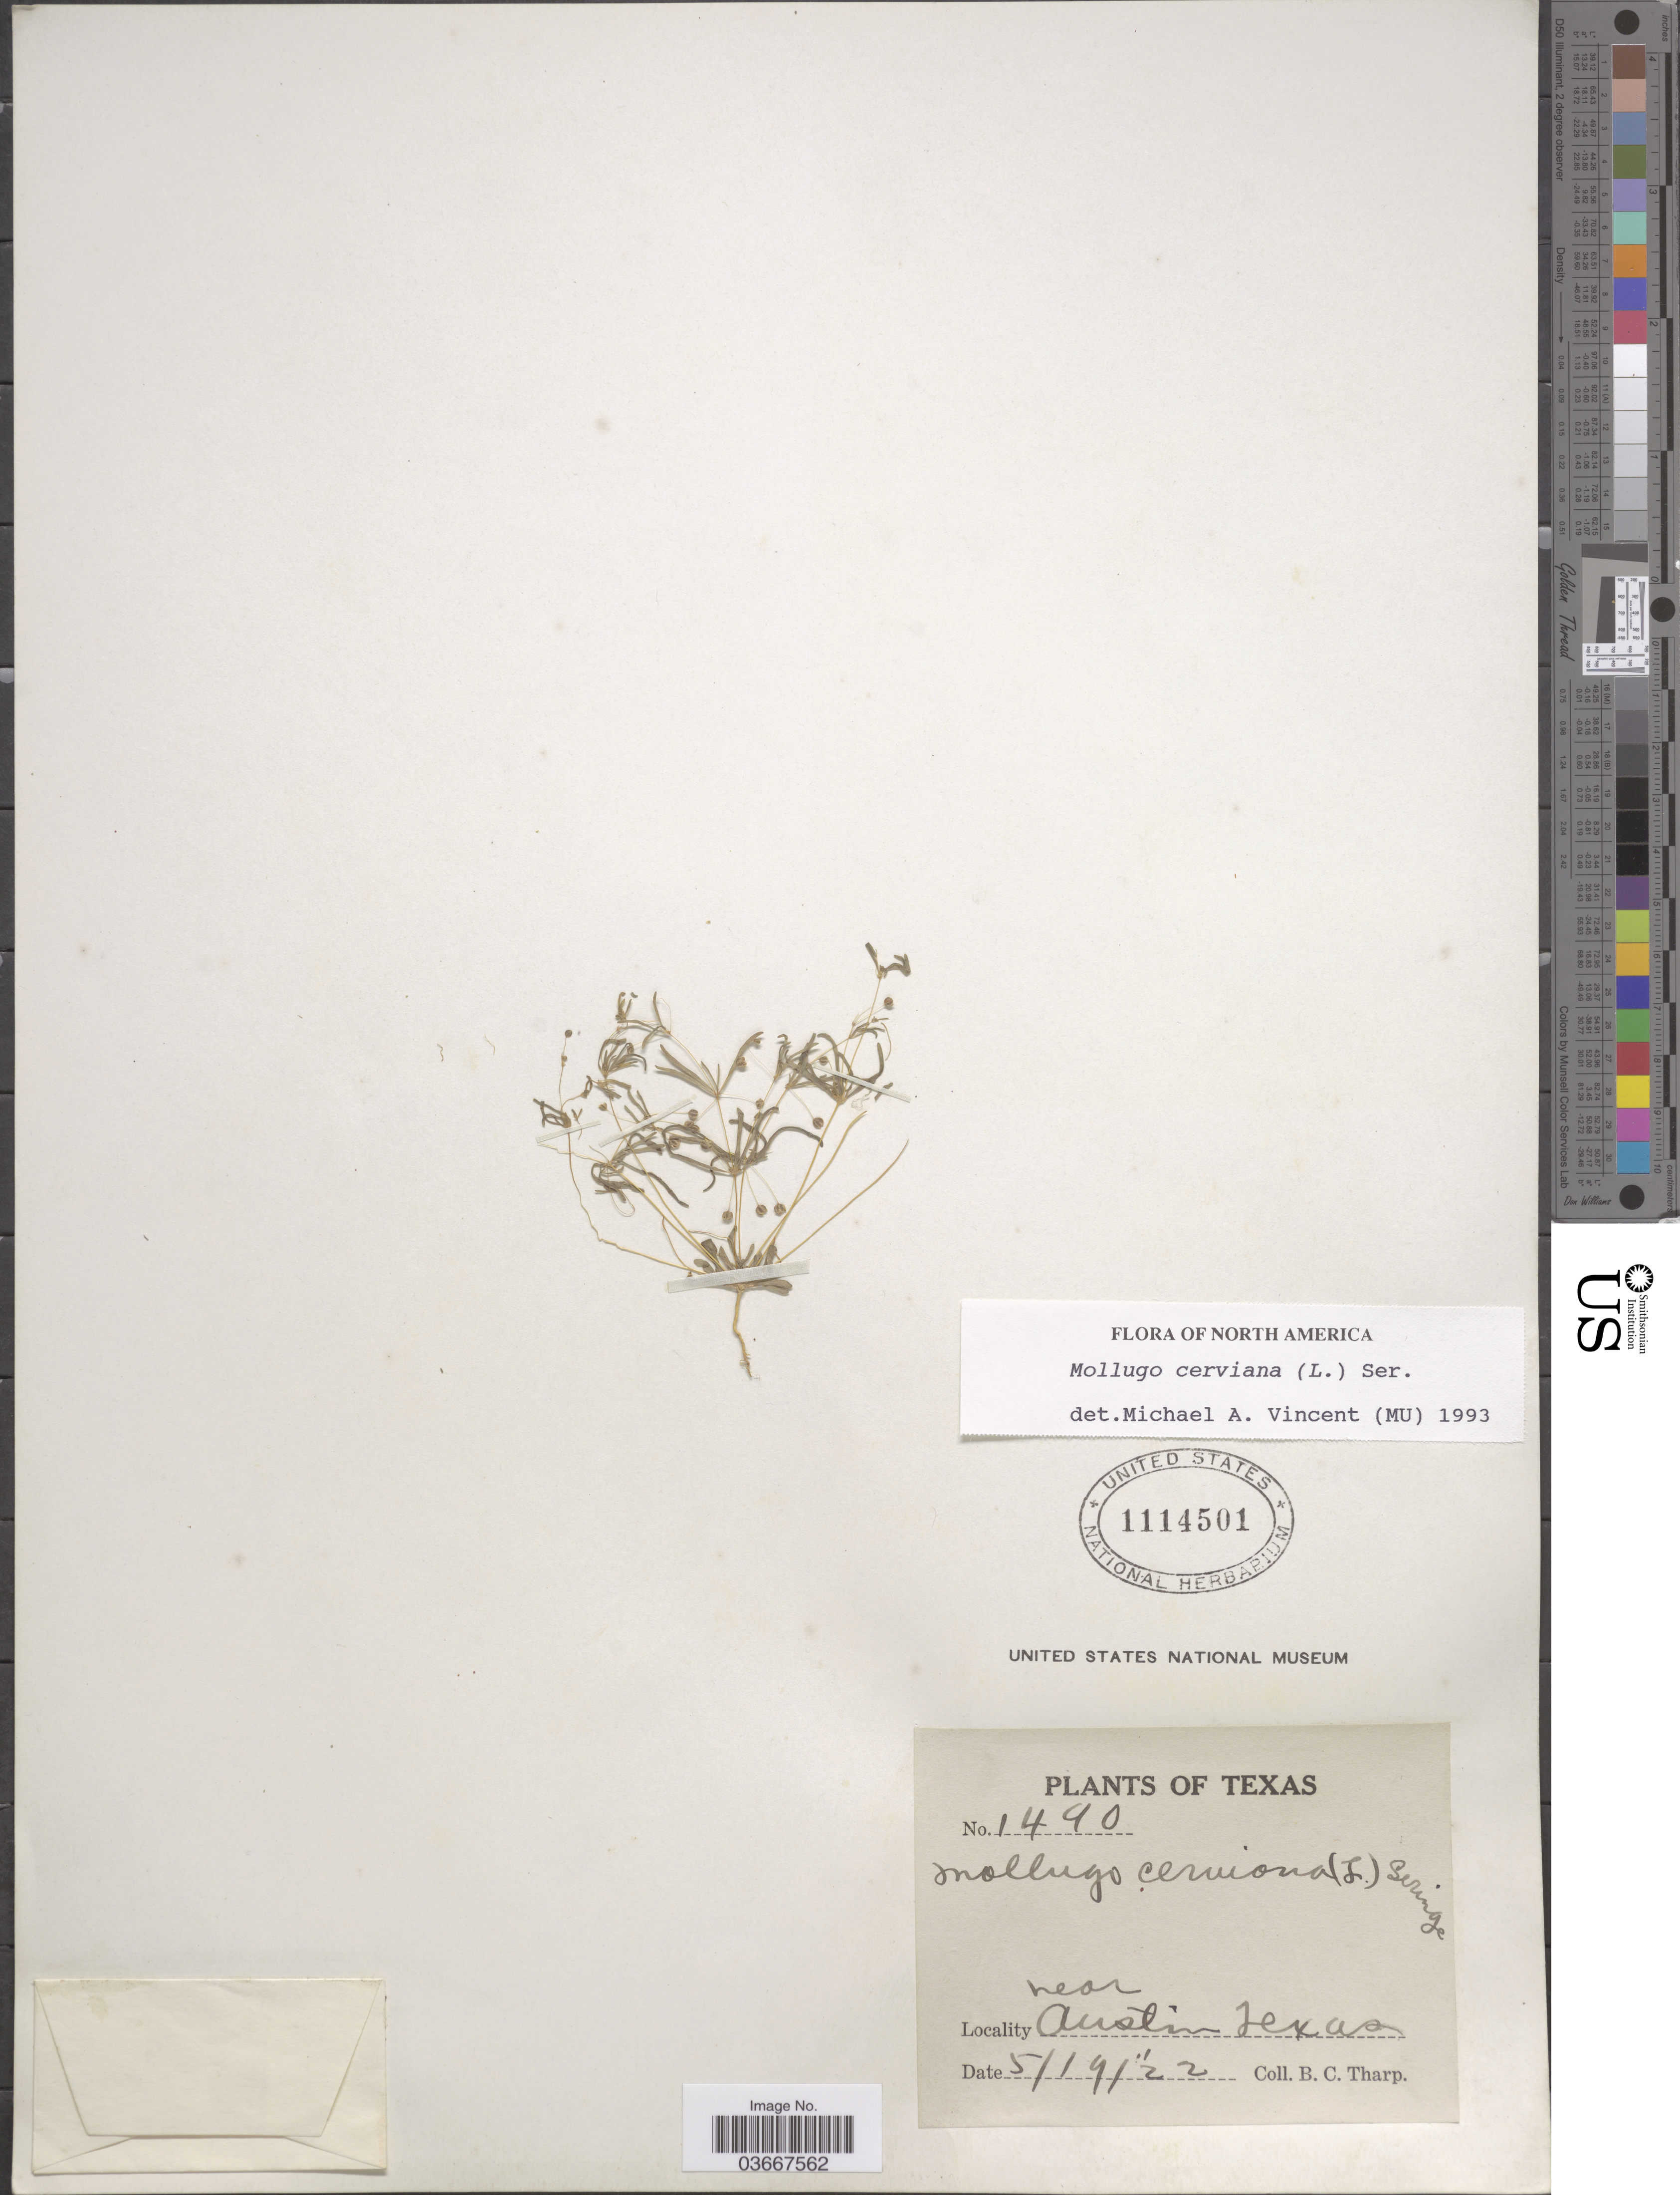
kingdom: Plantae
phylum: Tracheophyta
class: Magnoliopsida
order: Caryophyllales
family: Molluginaceae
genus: Hypertelis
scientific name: Hypertelis umbellata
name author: (Forssk.) Thulin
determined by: Strong, Mark T., (BOT), Smithsonian Institution - National Museum of Natural History (UNITED STATES)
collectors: B. C. Tharp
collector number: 1490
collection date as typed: Transcribed d/m/y: 19/5/22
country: United States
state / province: Texas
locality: Near Austin.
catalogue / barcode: US 1114501